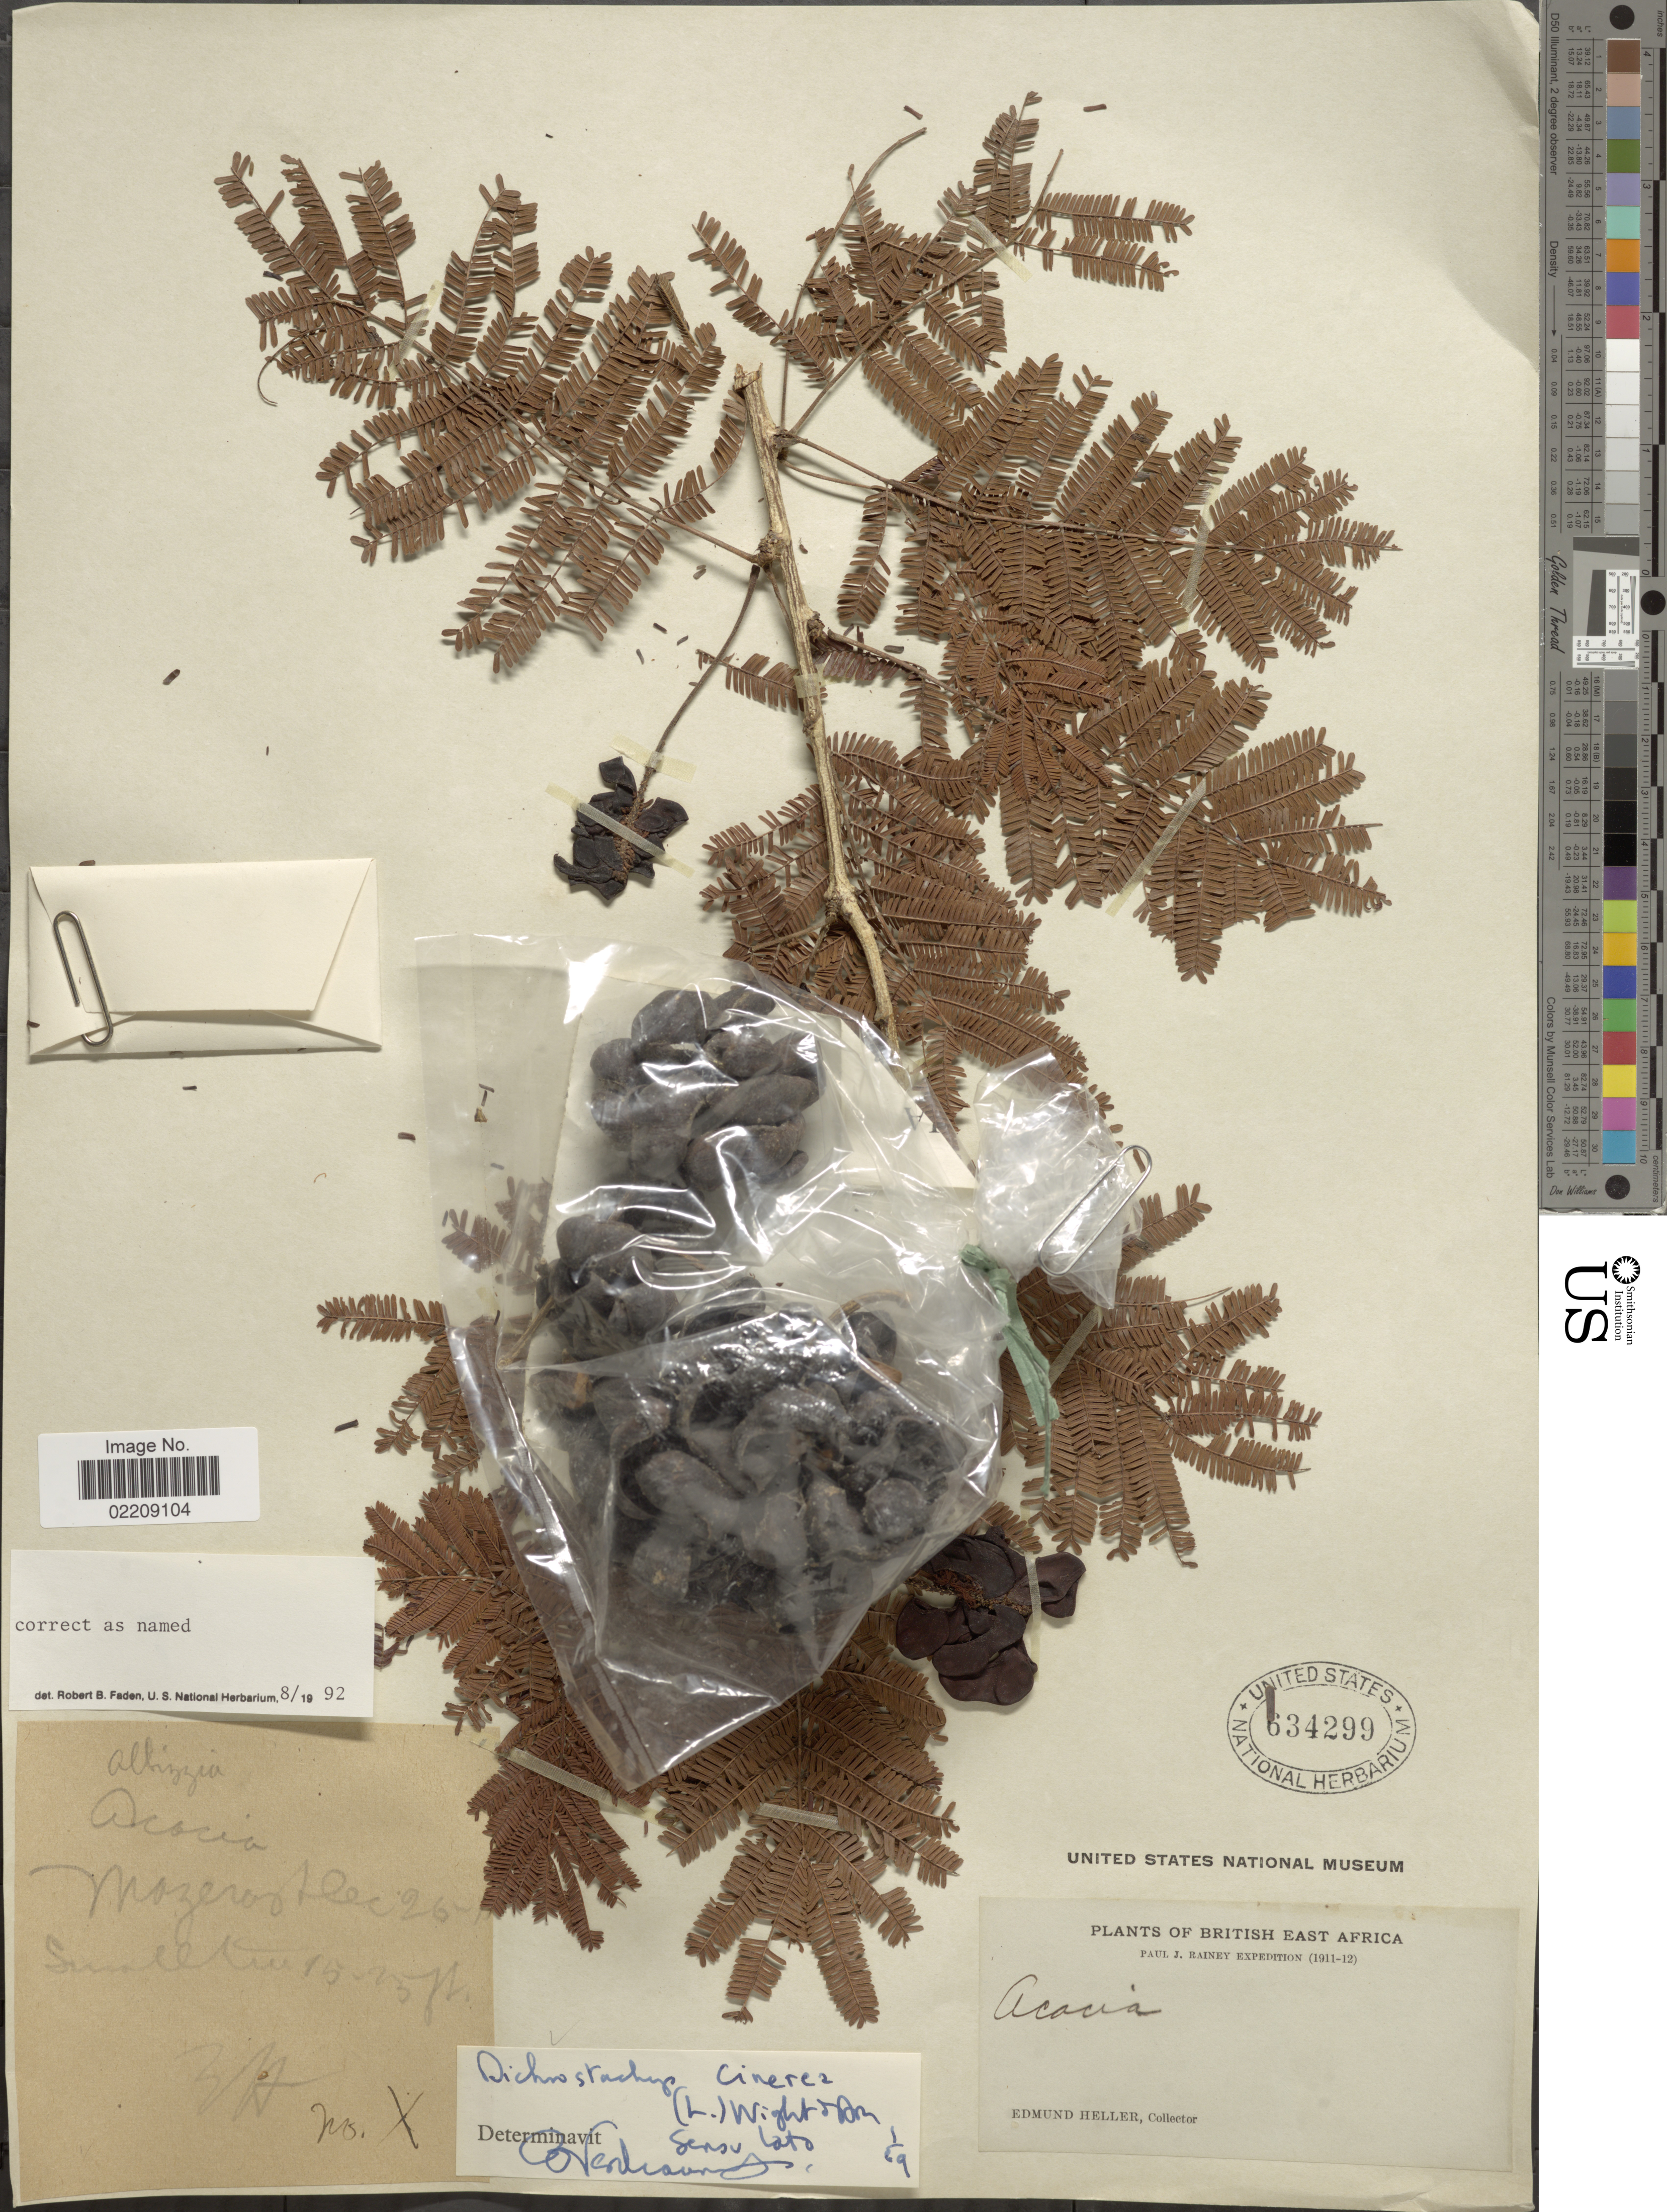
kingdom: Plantae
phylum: Tracheophyta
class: Magnoliopsida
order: Fabales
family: Fabaceae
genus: Dichrostachys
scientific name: Dichrostachys cinerea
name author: (L.) Wight & Arn.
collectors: E. Heller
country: Kenya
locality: British East Africa, Mazeras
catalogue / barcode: US 634299